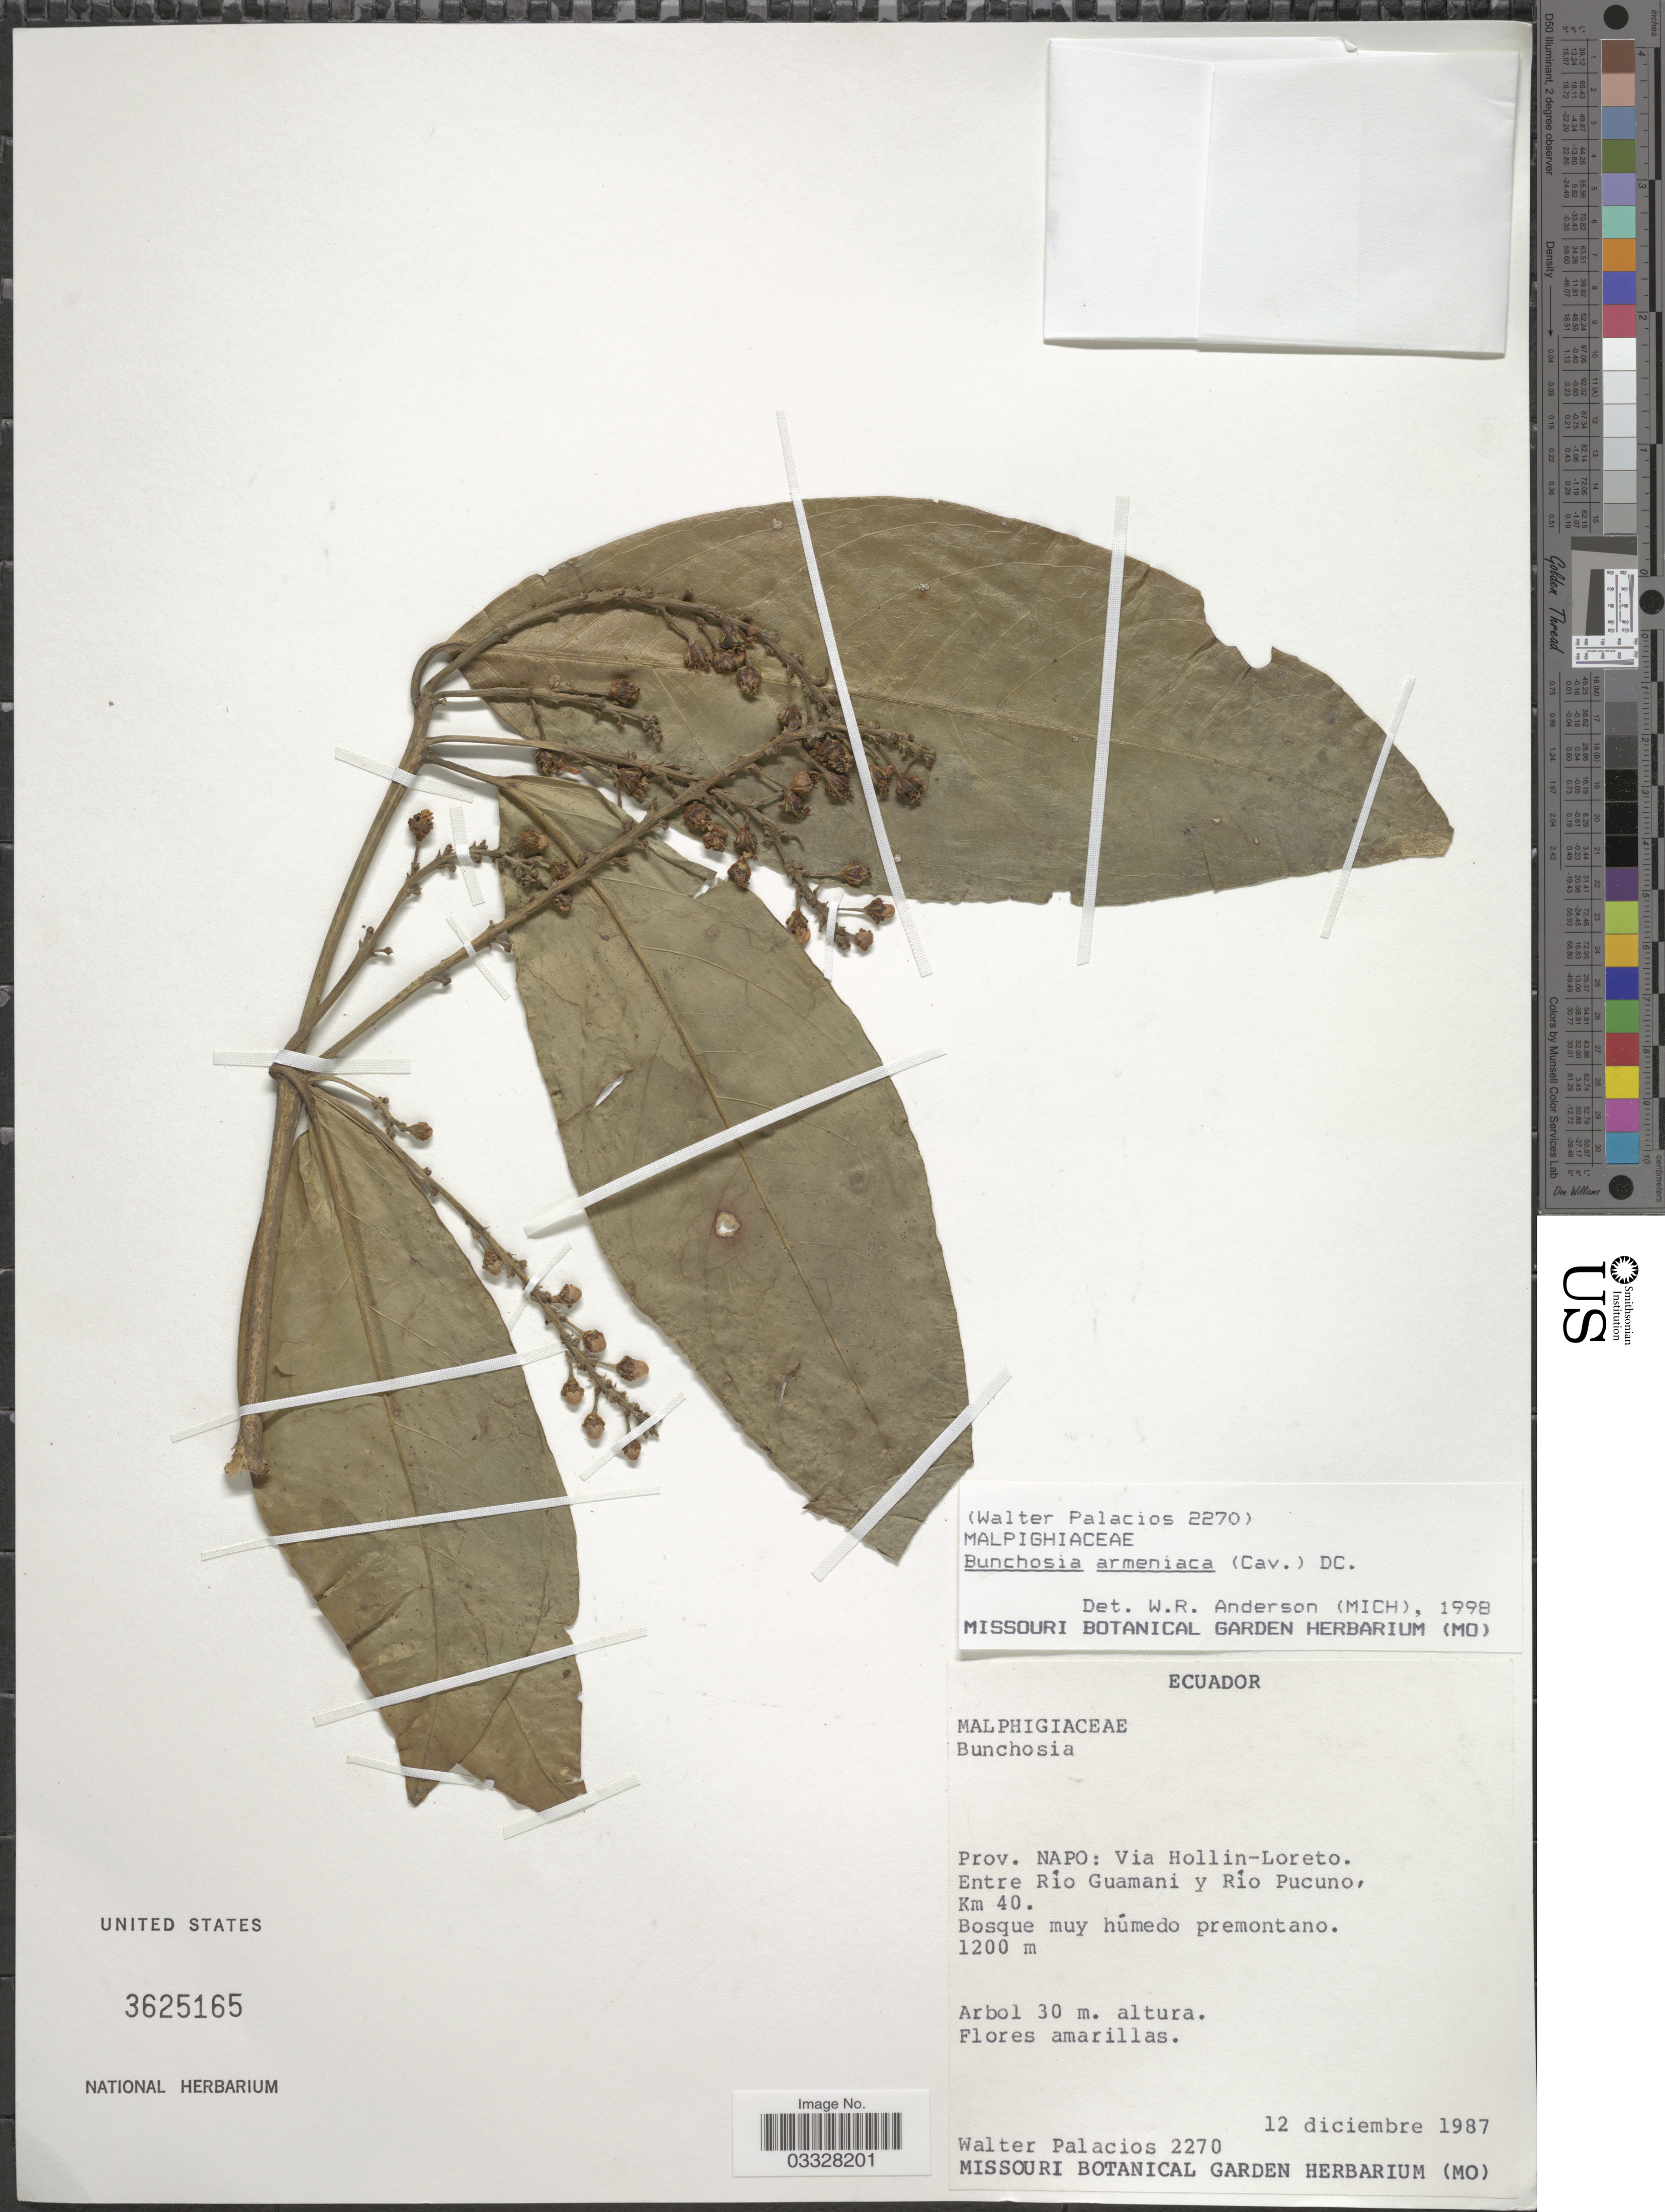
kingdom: Plantae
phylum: Tracheophyta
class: Magnoliopsida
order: Malpighiales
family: Malpighiaceae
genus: Bunchosia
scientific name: Bunchosia armeniaca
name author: (Cav.) DC.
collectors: W. Palacios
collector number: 2270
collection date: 1987-12-12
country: Ecuador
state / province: Napo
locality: Via Hollin-Loreto. Entre Rio Guamani y Rio Pucuno, Km 40.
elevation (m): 1200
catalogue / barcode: US 3625165